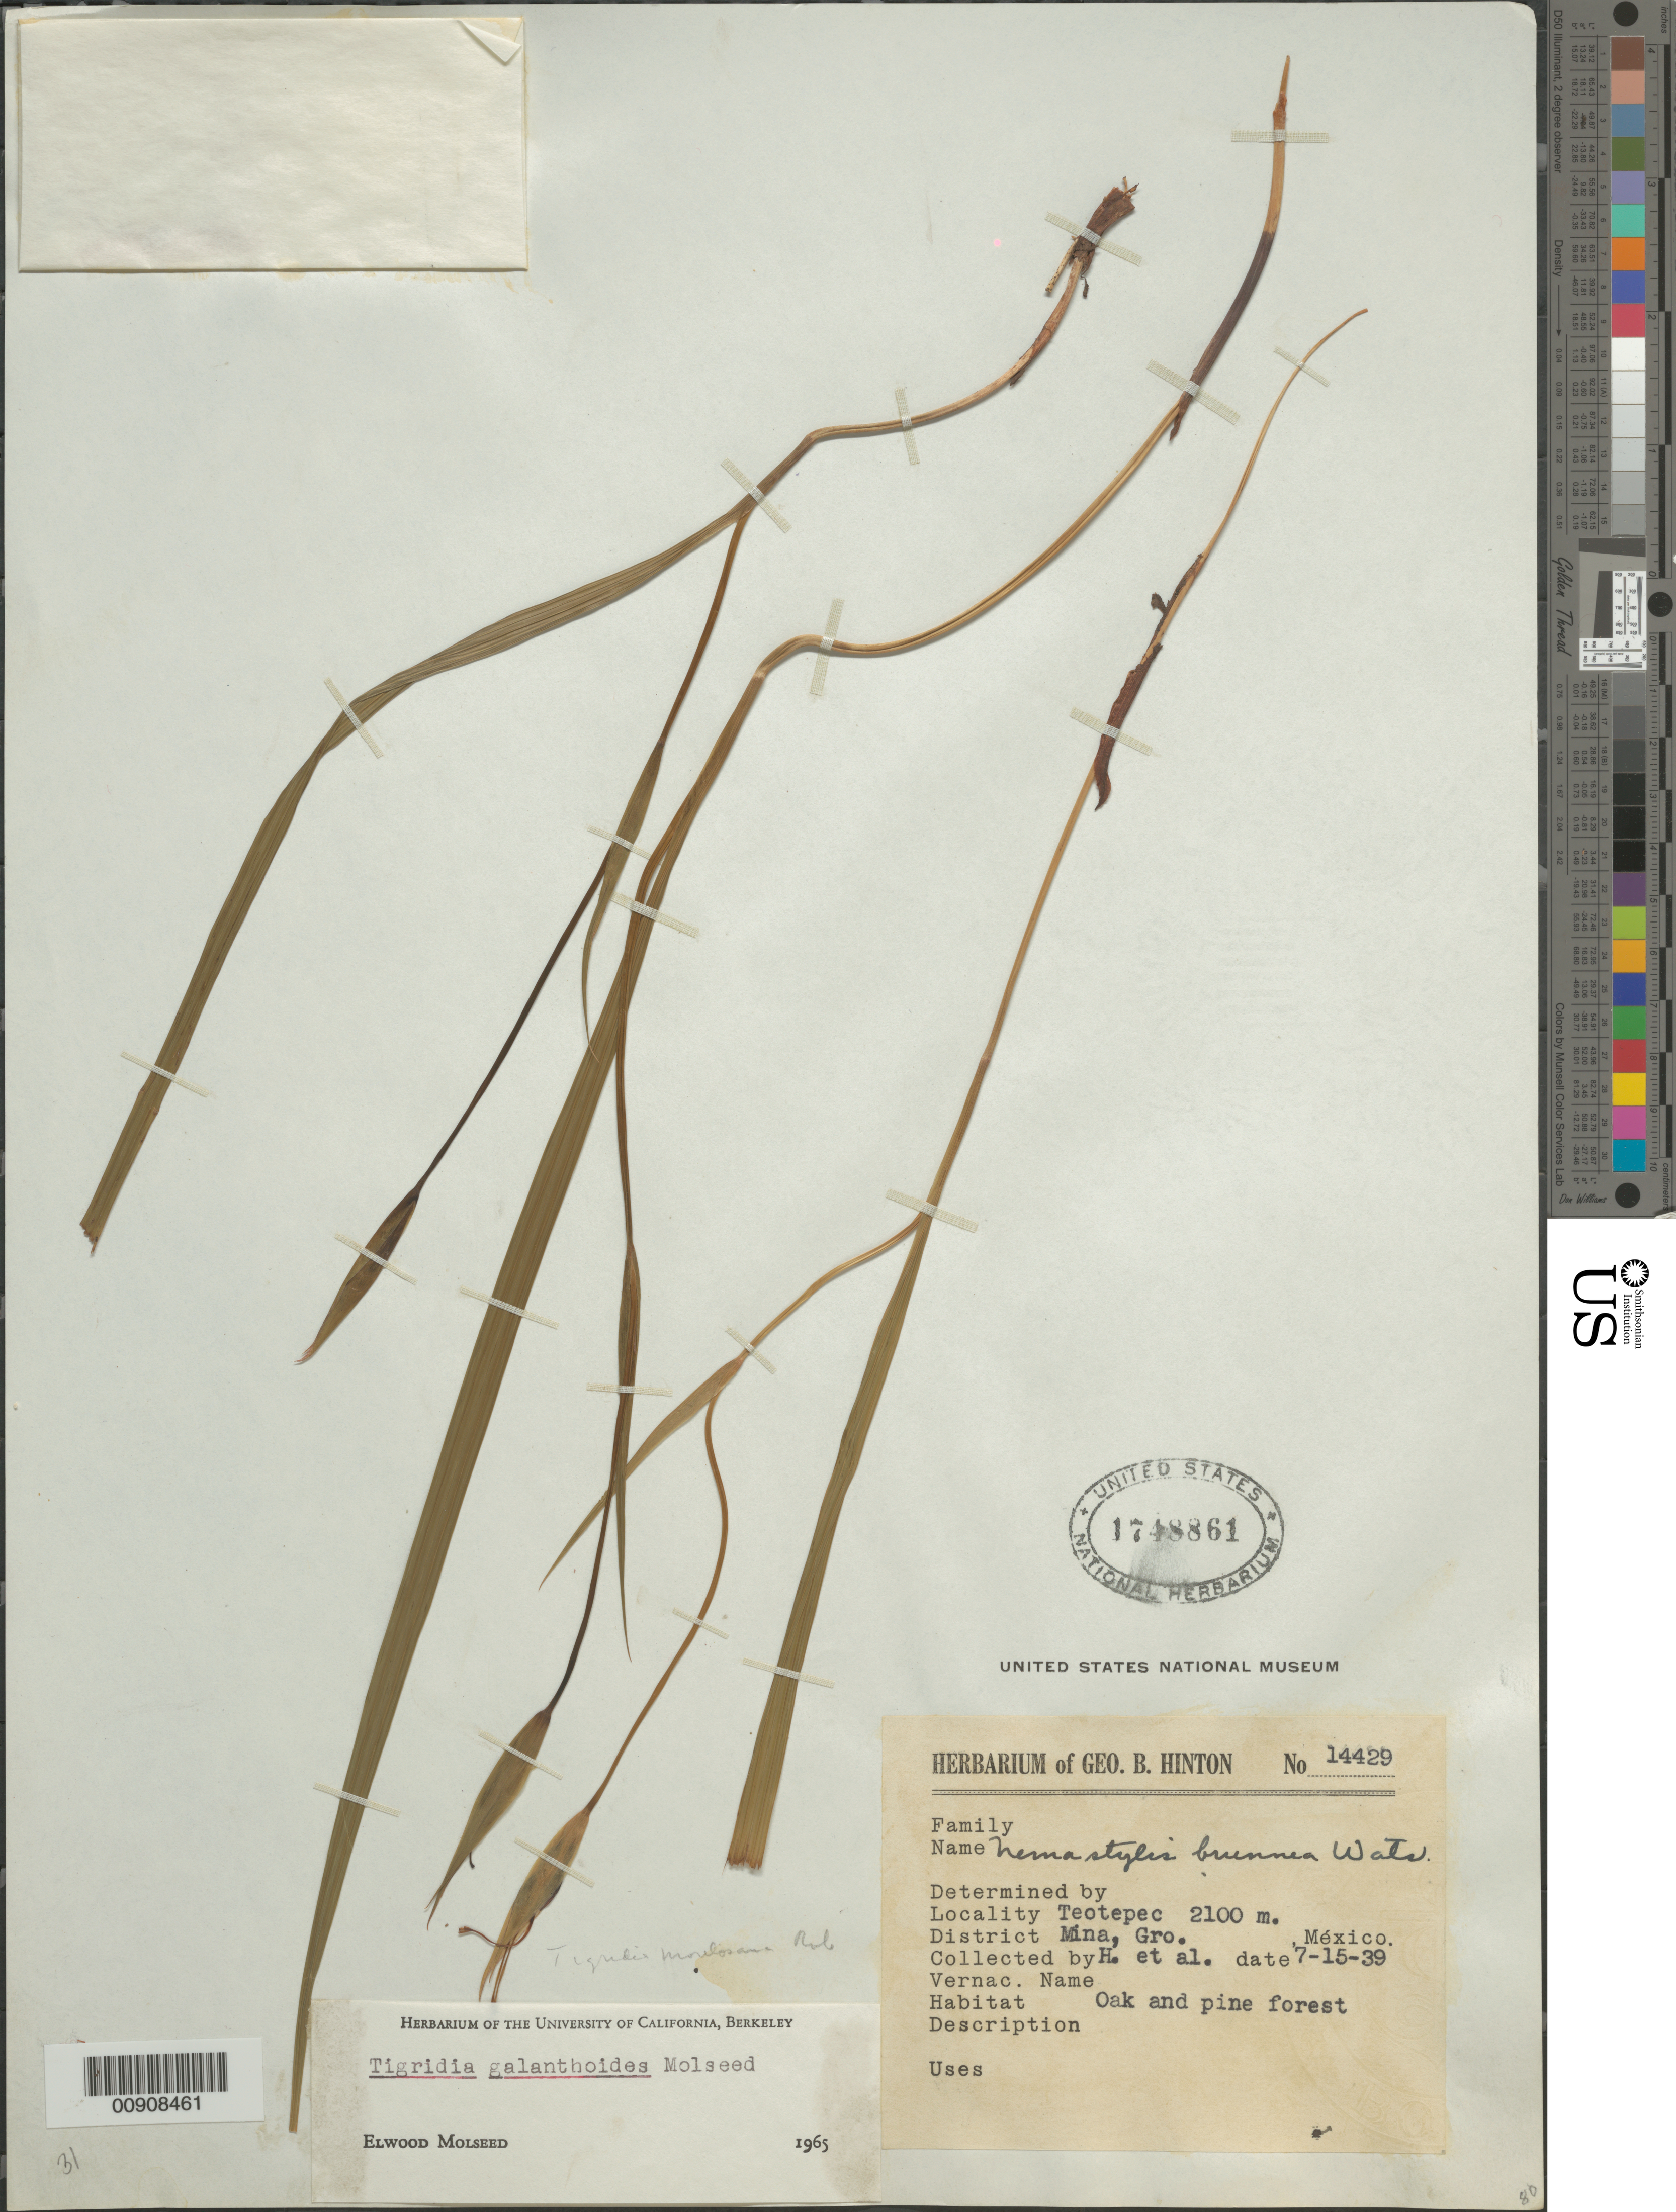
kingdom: Plantae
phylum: Tracheophyta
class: Liliopsida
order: Asparagales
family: Iridaceae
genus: Tigridia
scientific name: Tigridia galanthoides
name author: Molseed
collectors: G. B. Hinton & et al.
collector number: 14429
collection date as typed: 15 Jul 1939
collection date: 1939-07-15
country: Mexico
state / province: Guerrero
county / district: Mina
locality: Teotepec, District Mina, State of Guerrero.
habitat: Oak and pine forest.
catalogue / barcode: US 1748861